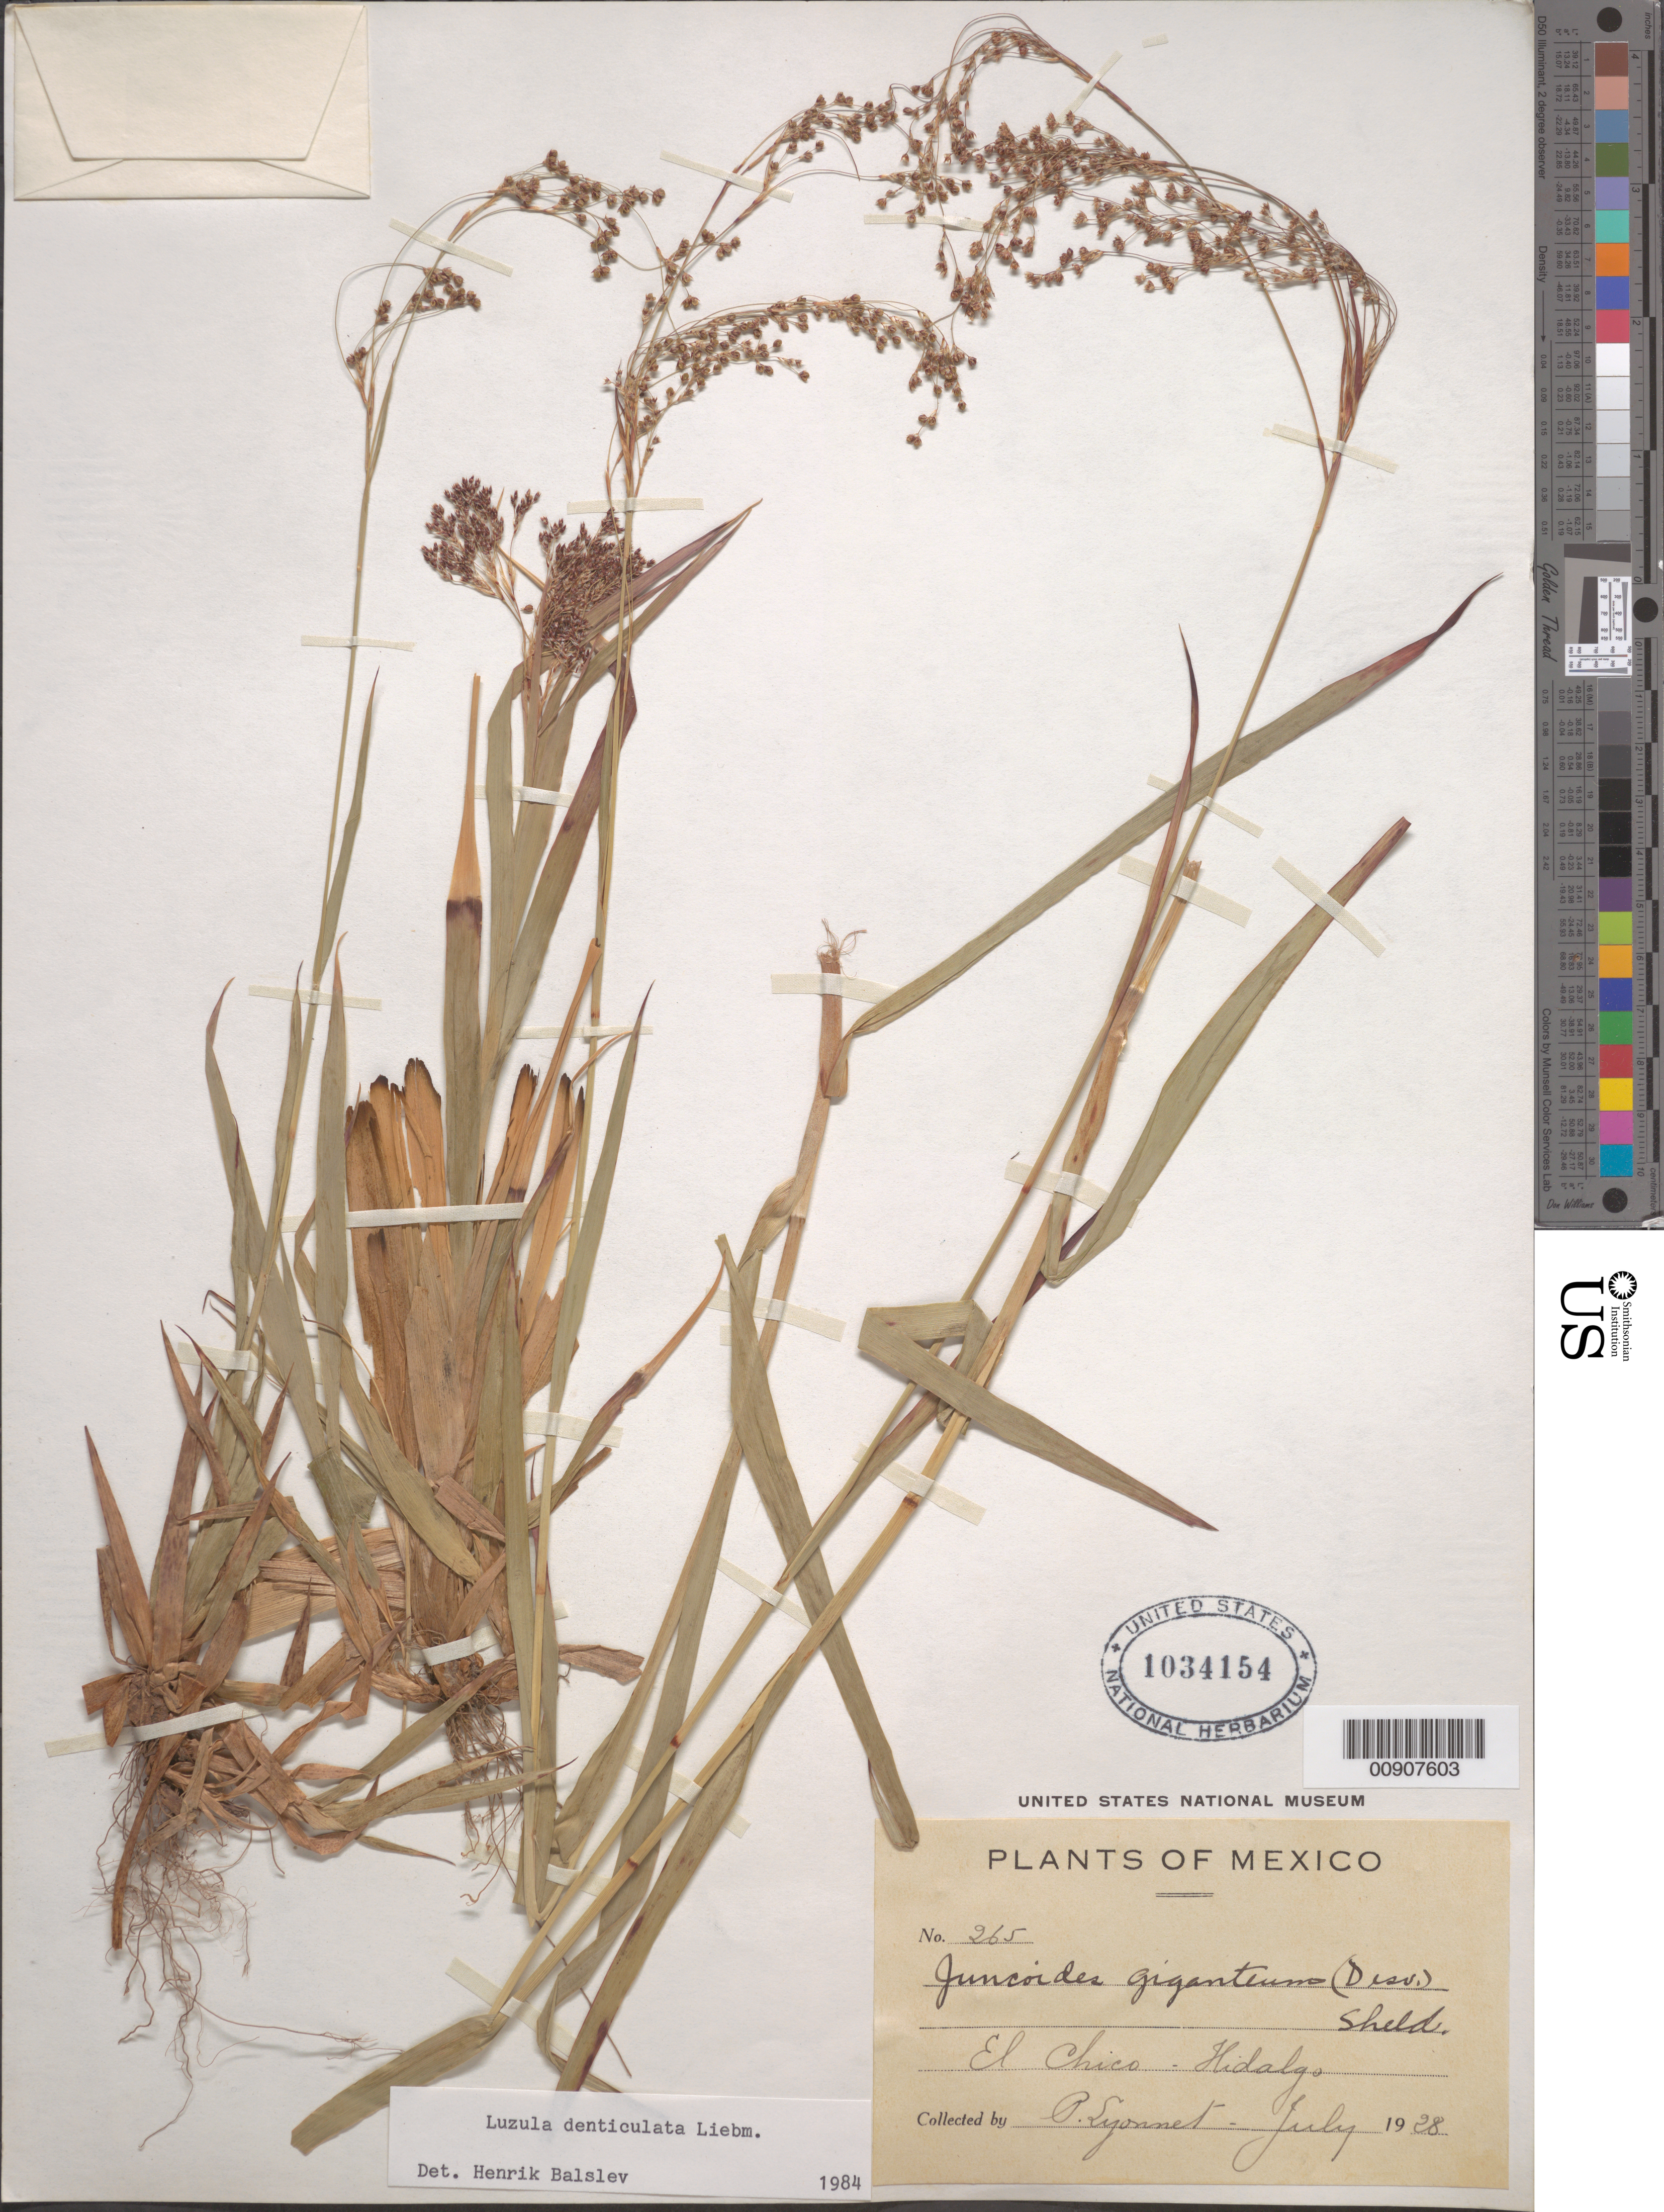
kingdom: Plantae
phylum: Tracheophyta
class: Liliopsida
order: Poales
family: Juncaceae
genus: Luzula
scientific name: Luzula denticulata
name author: Liebm.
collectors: Bro. E. Lyonnet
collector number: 265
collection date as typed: Jul 1928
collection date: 1928-07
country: Mexico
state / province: Hidalgo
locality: El Chico - Hidalgo.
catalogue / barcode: US 1034154